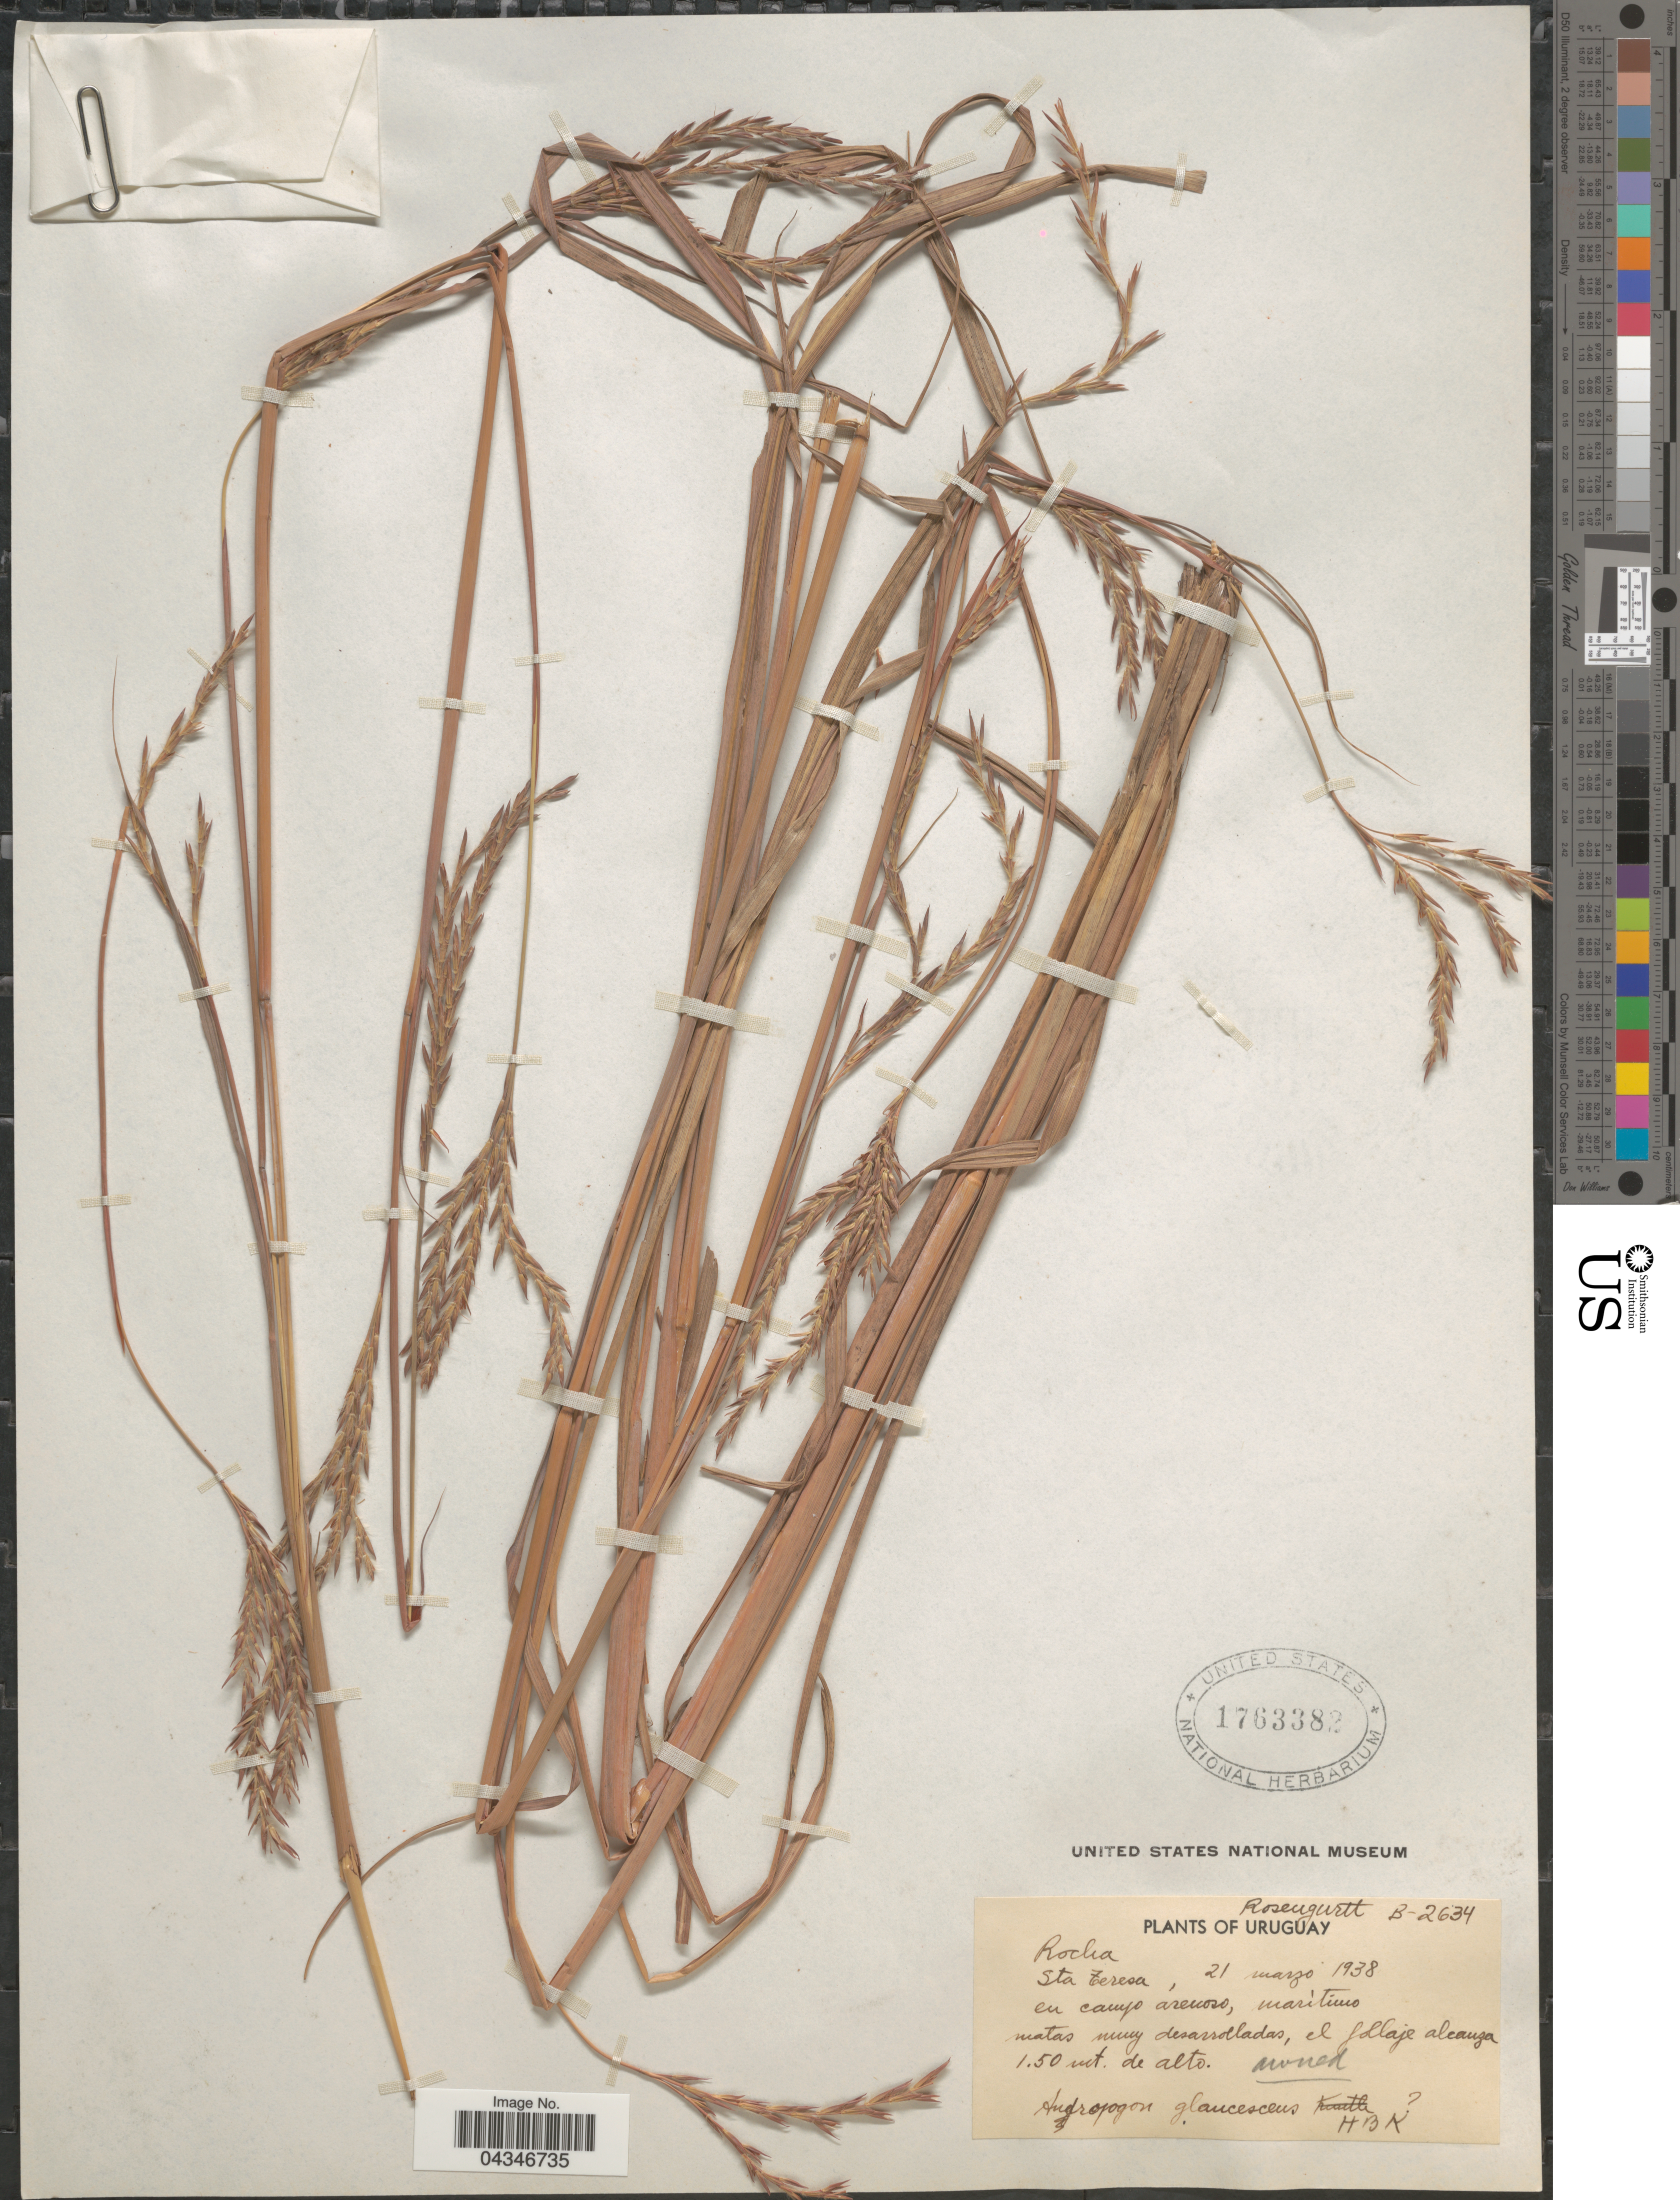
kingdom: Plantae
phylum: Tracheophyta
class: Liliopsida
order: Poales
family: Poaceae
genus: Andropogon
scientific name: Andropogon sp.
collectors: Rosengurtt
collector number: B-2634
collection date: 1938-03-21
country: Uruguay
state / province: Rocha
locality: Sta Teresa, en campo arenoso.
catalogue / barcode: US 1763382